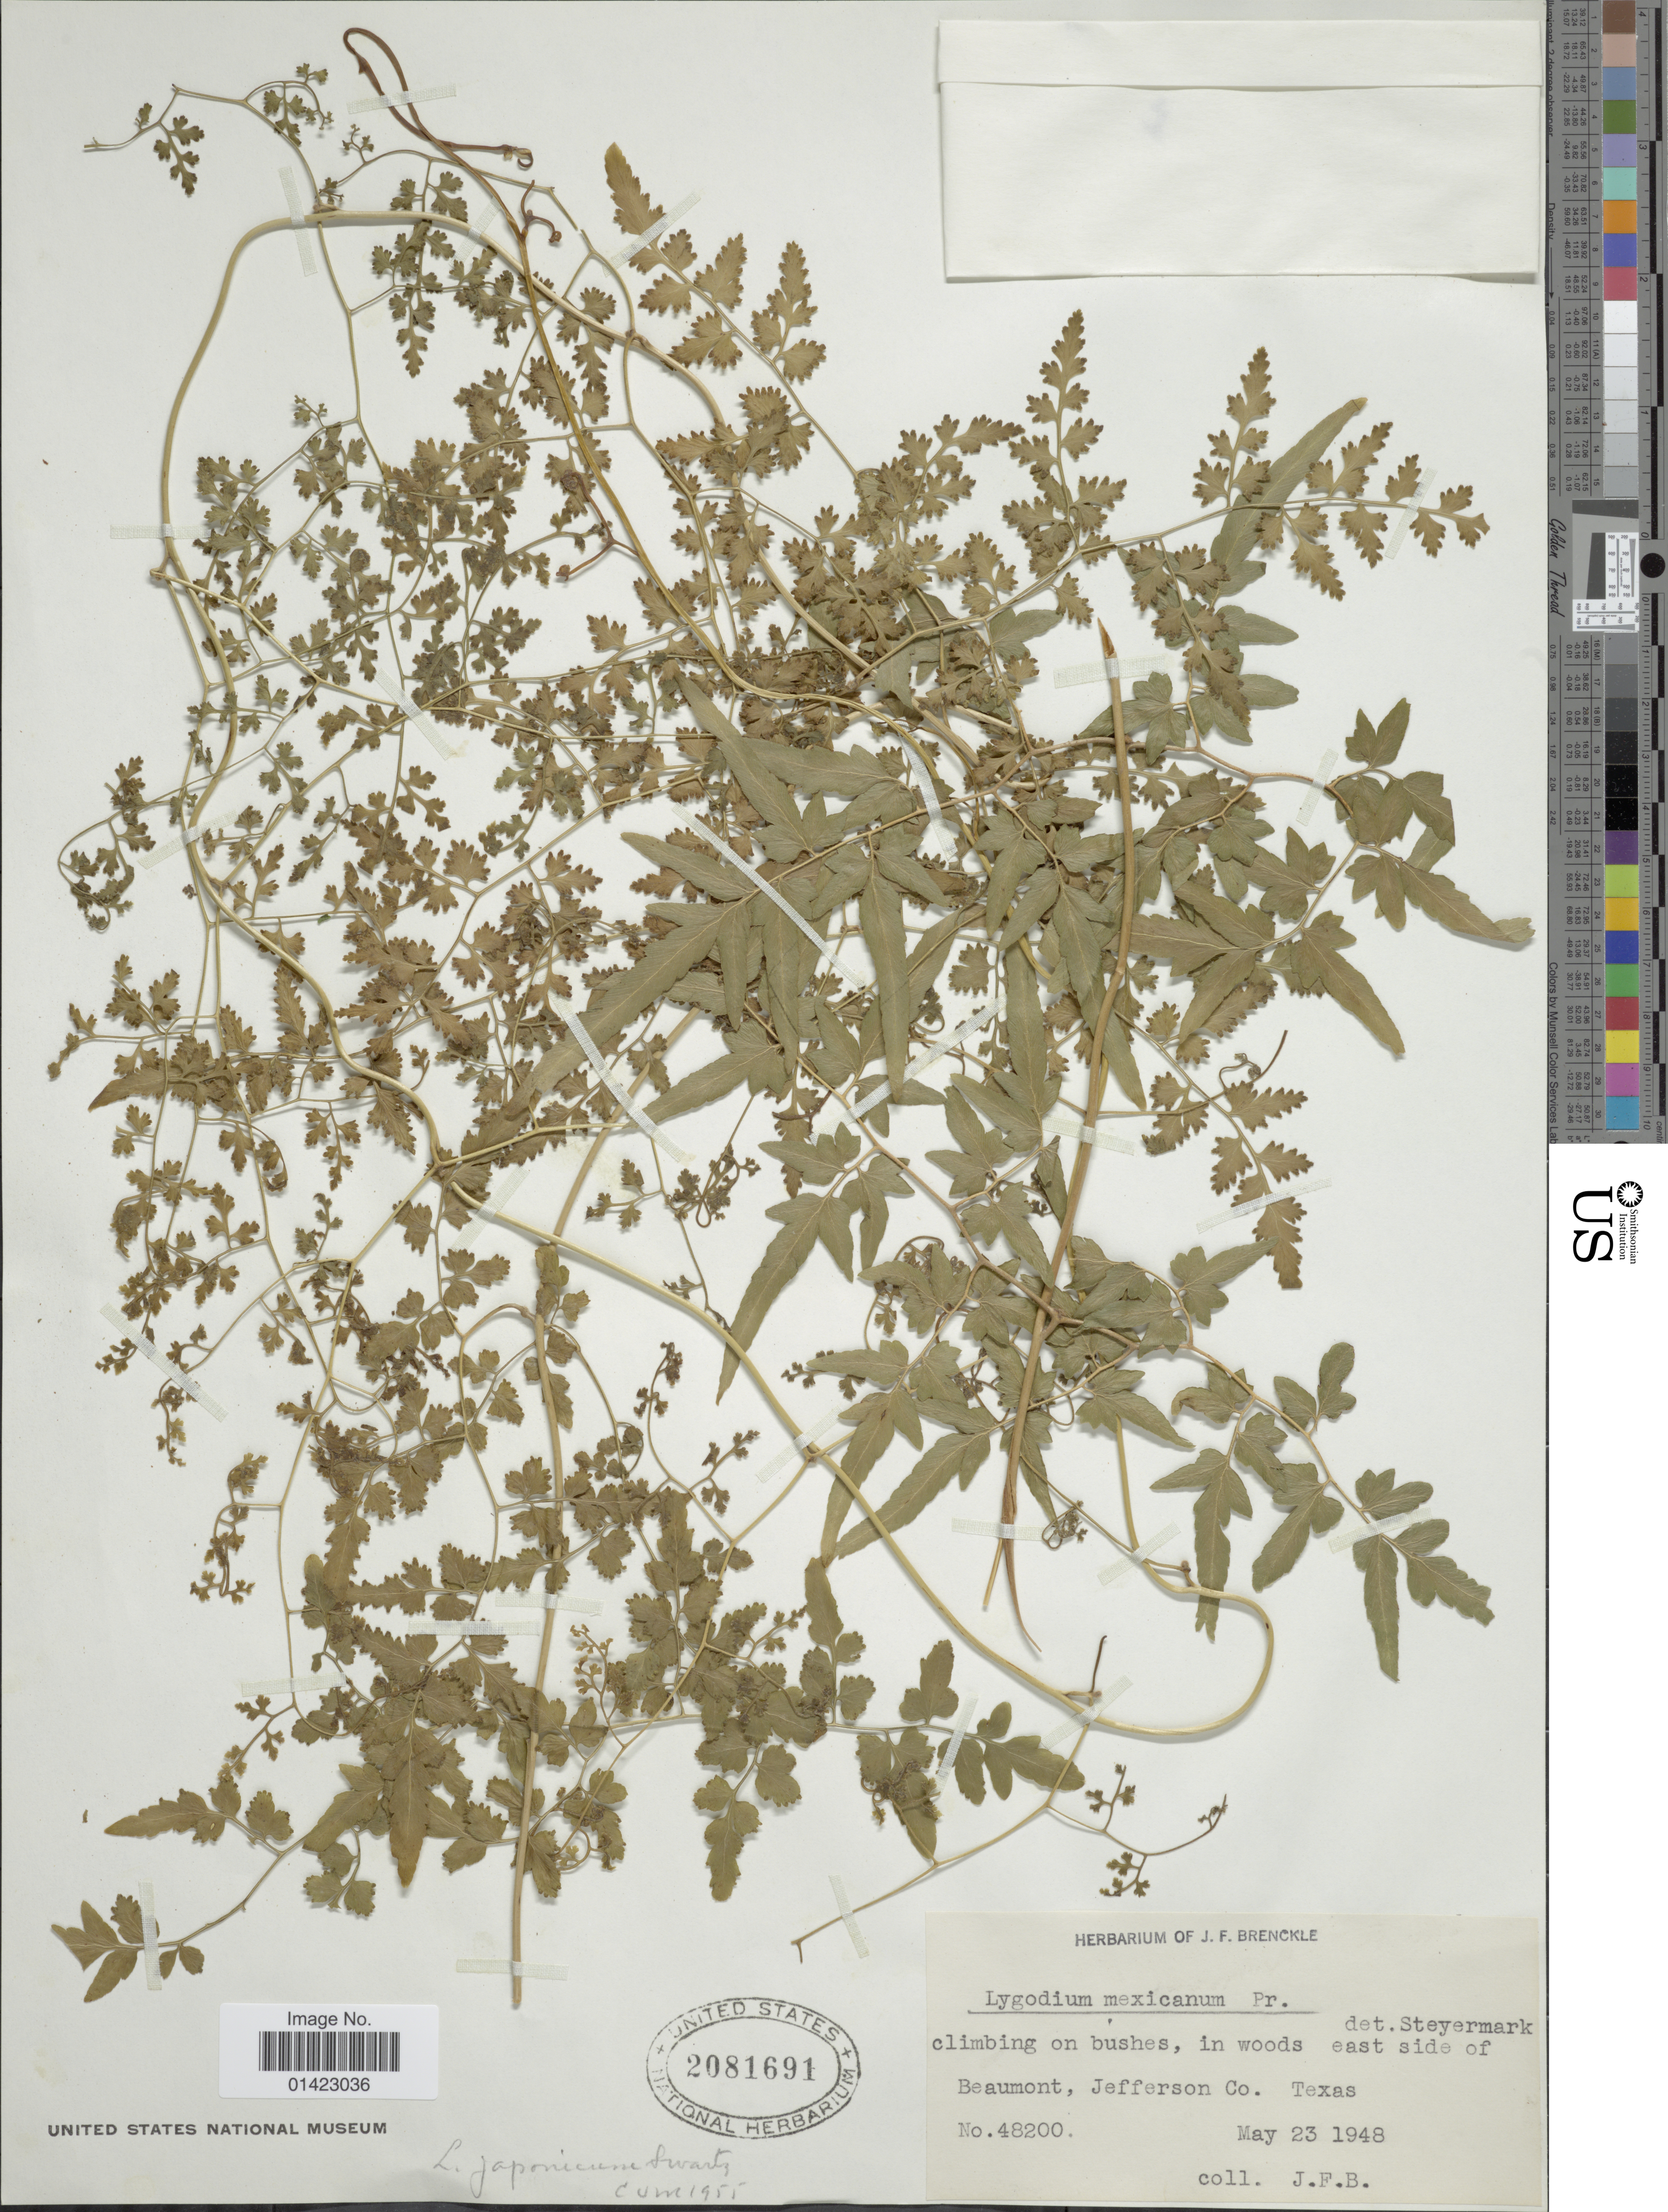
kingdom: Plantae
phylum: Tracheophyta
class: Polypodiopsida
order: Schizaeales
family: Lygodiaceae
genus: Lygodium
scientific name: Lygodium japonicum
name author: (Thunb.) Sw.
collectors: J. Brenckle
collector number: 48200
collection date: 1948-05-23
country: United States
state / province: Texas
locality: Beaumont, Jefferson Co., Texas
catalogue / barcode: US 2081691